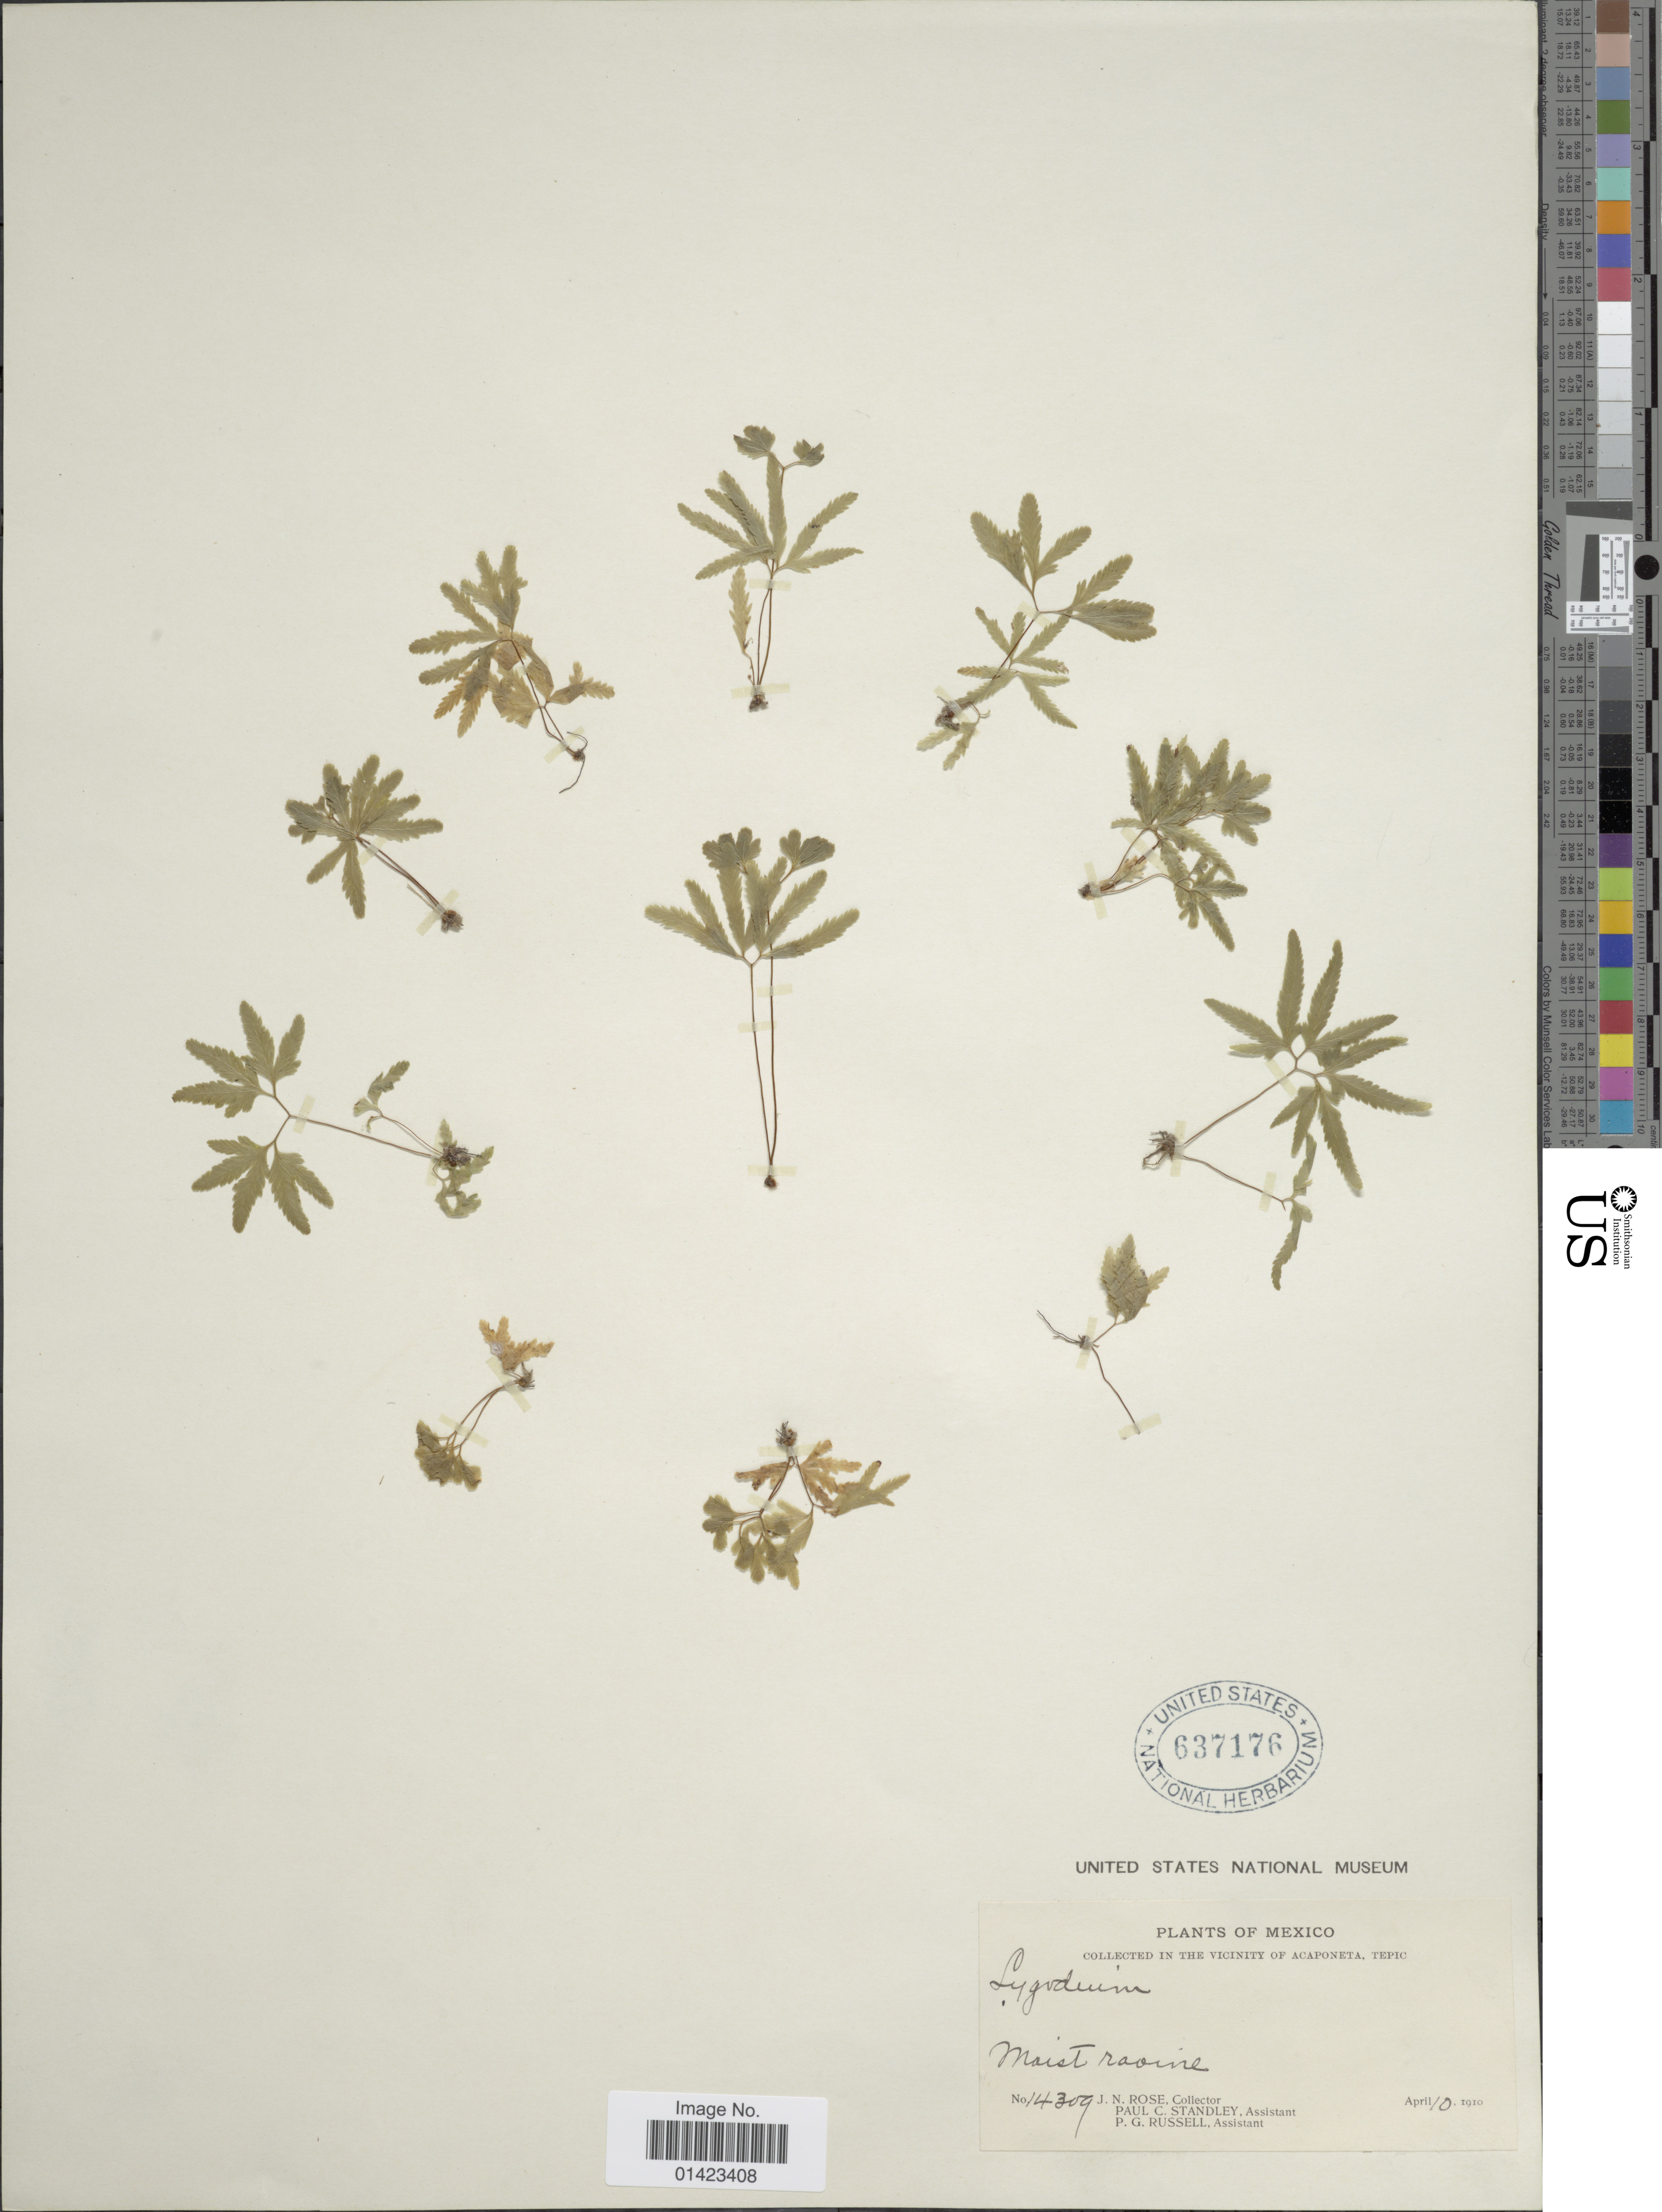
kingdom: Plantae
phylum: Tracheophyta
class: Polypodiopsida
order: Schizaeales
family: Lygodiaceae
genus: Lygodium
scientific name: Lygodium venustum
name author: Sw.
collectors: J. N. Rose, P. C. Standley & P. G. Russell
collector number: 14309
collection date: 1910-04-10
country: Mexico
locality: In the vicinity of Acaponeta, Tepic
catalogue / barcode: US 637176